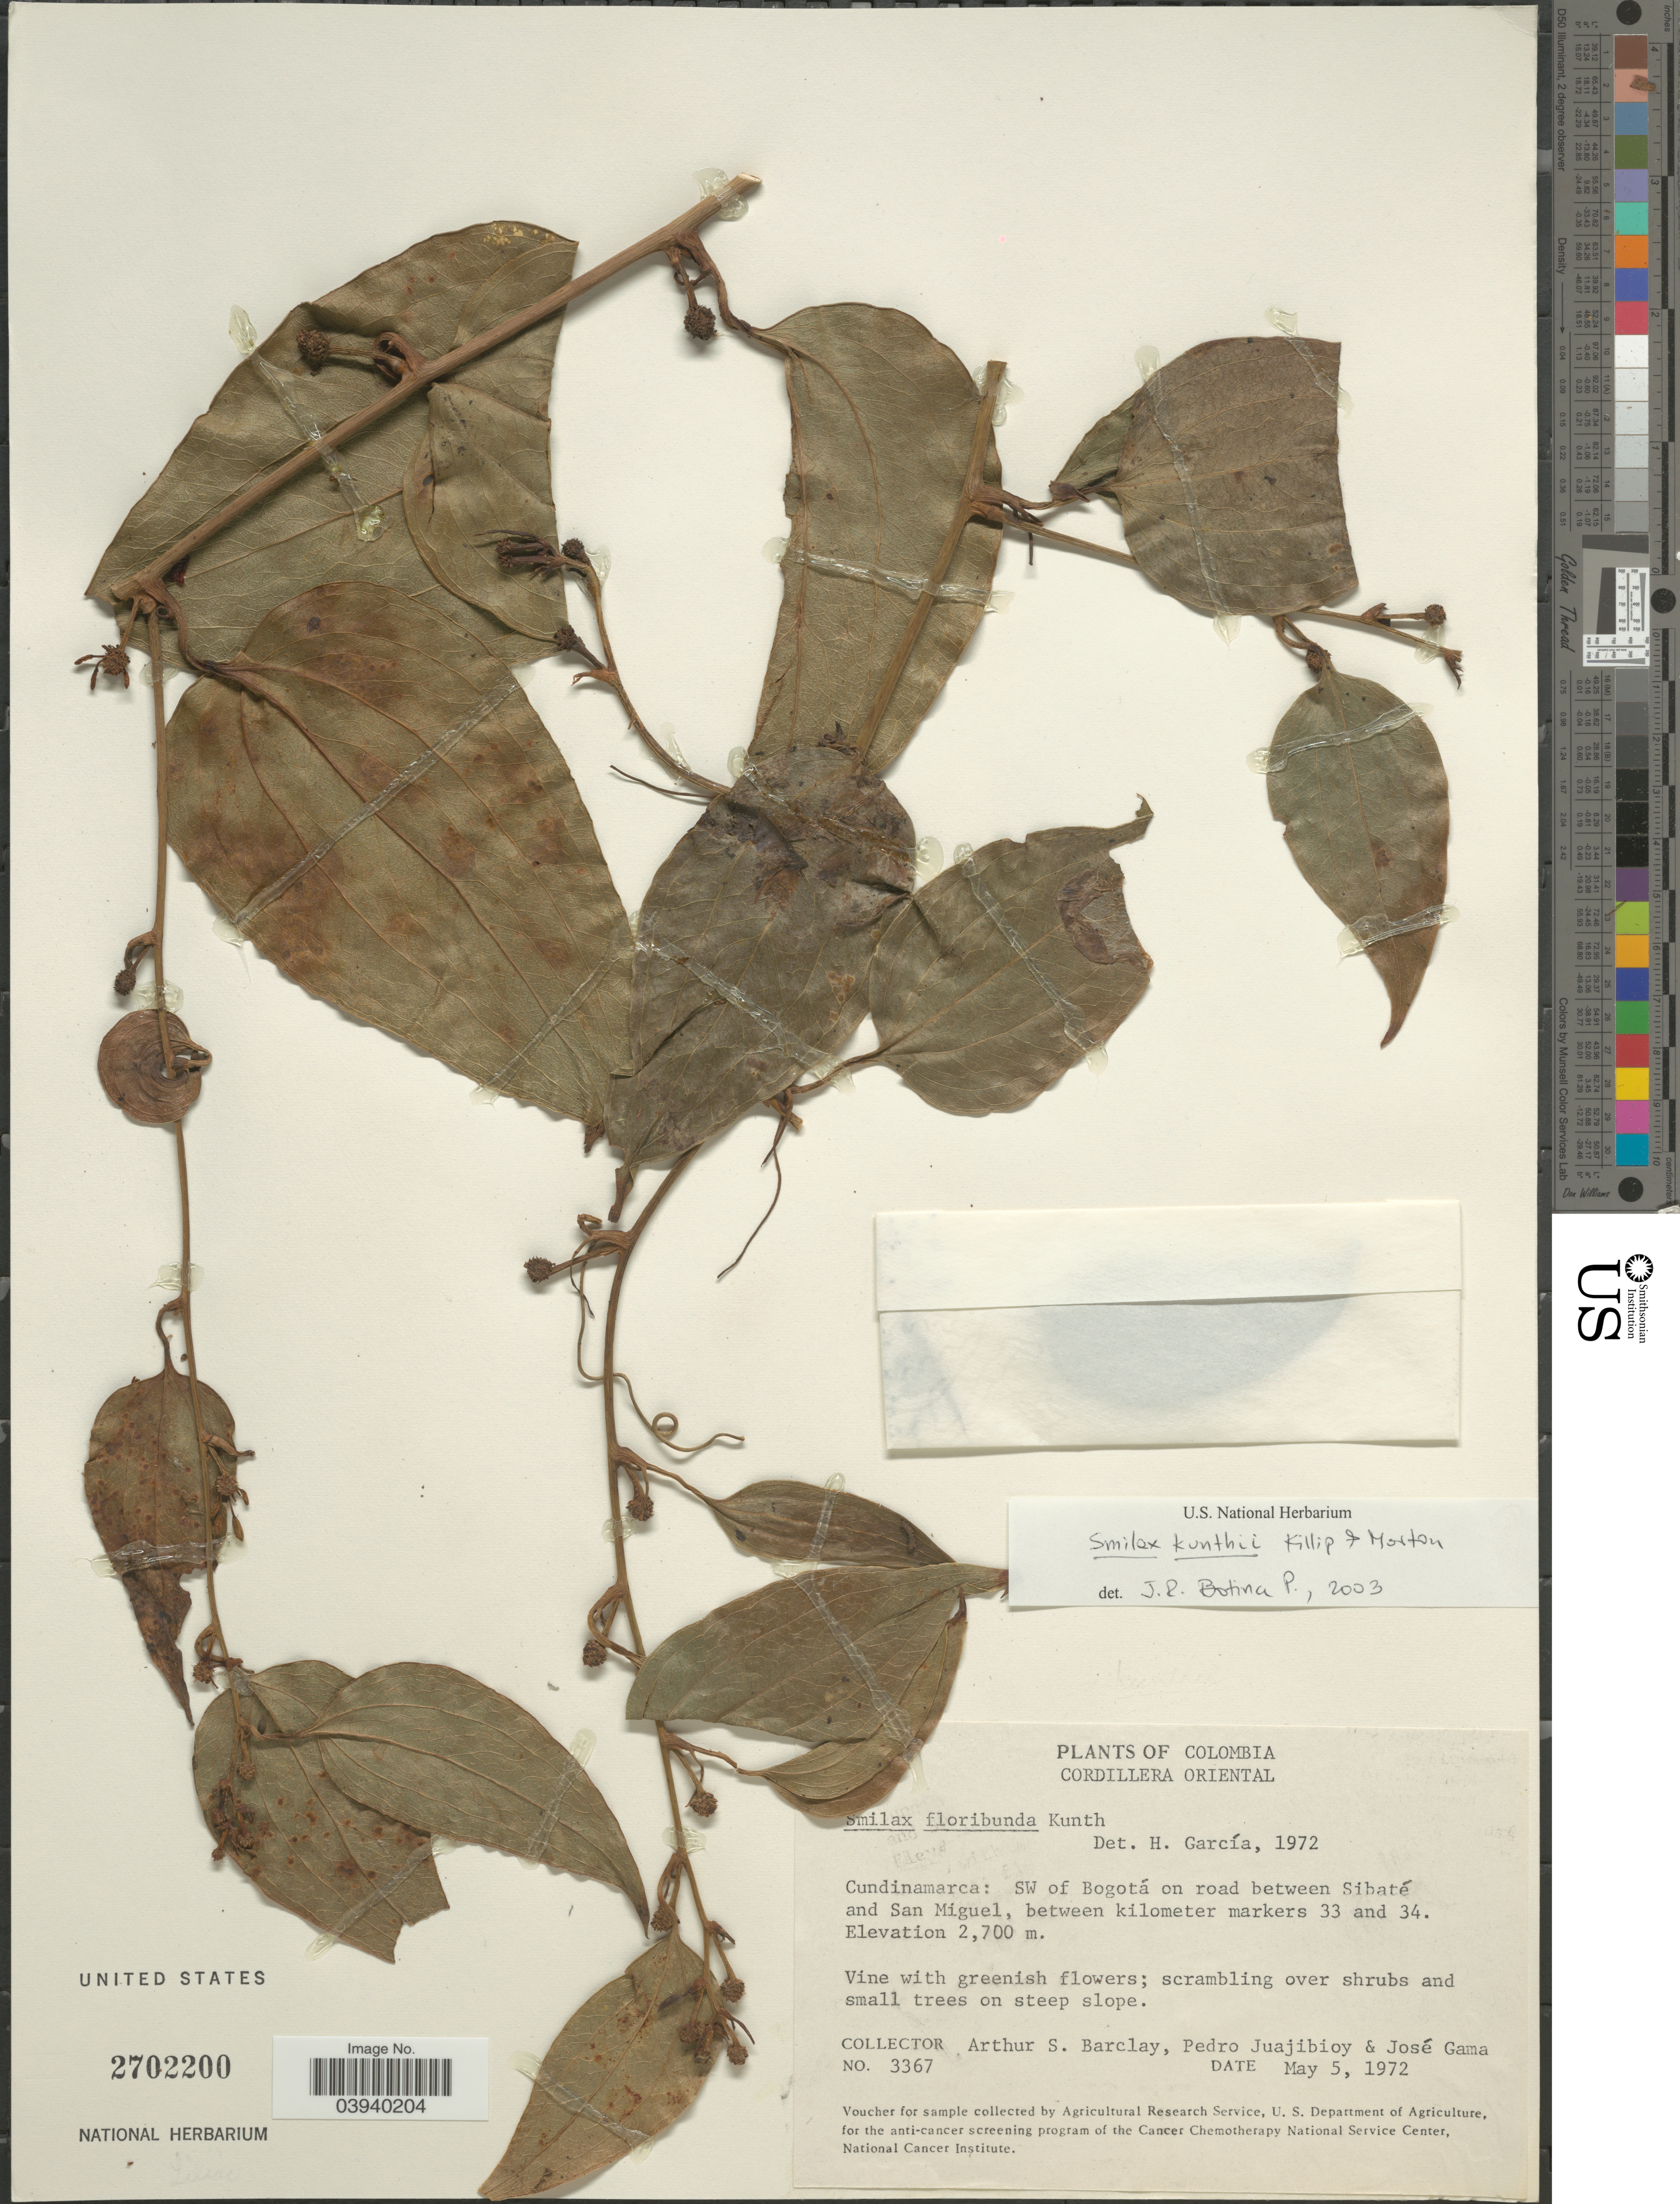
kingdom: Plantae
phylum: Tracheophyta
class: Liliopsida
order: Liliales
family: Smilacaceae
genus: Smilax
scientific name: Smilax kunthii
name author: Killip & C.V. Morton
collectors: A. S. Barclay, P. Juajibioy & J. Gama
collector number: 3367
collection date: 1972-05-05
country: Colombia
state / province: Cundinamarca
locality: Cordillera Oriental. SW of Bogotá on road between Sibaté and San Miguel, between kilometer markers 33 and 34.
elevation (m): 2700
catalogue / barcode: US 2702200